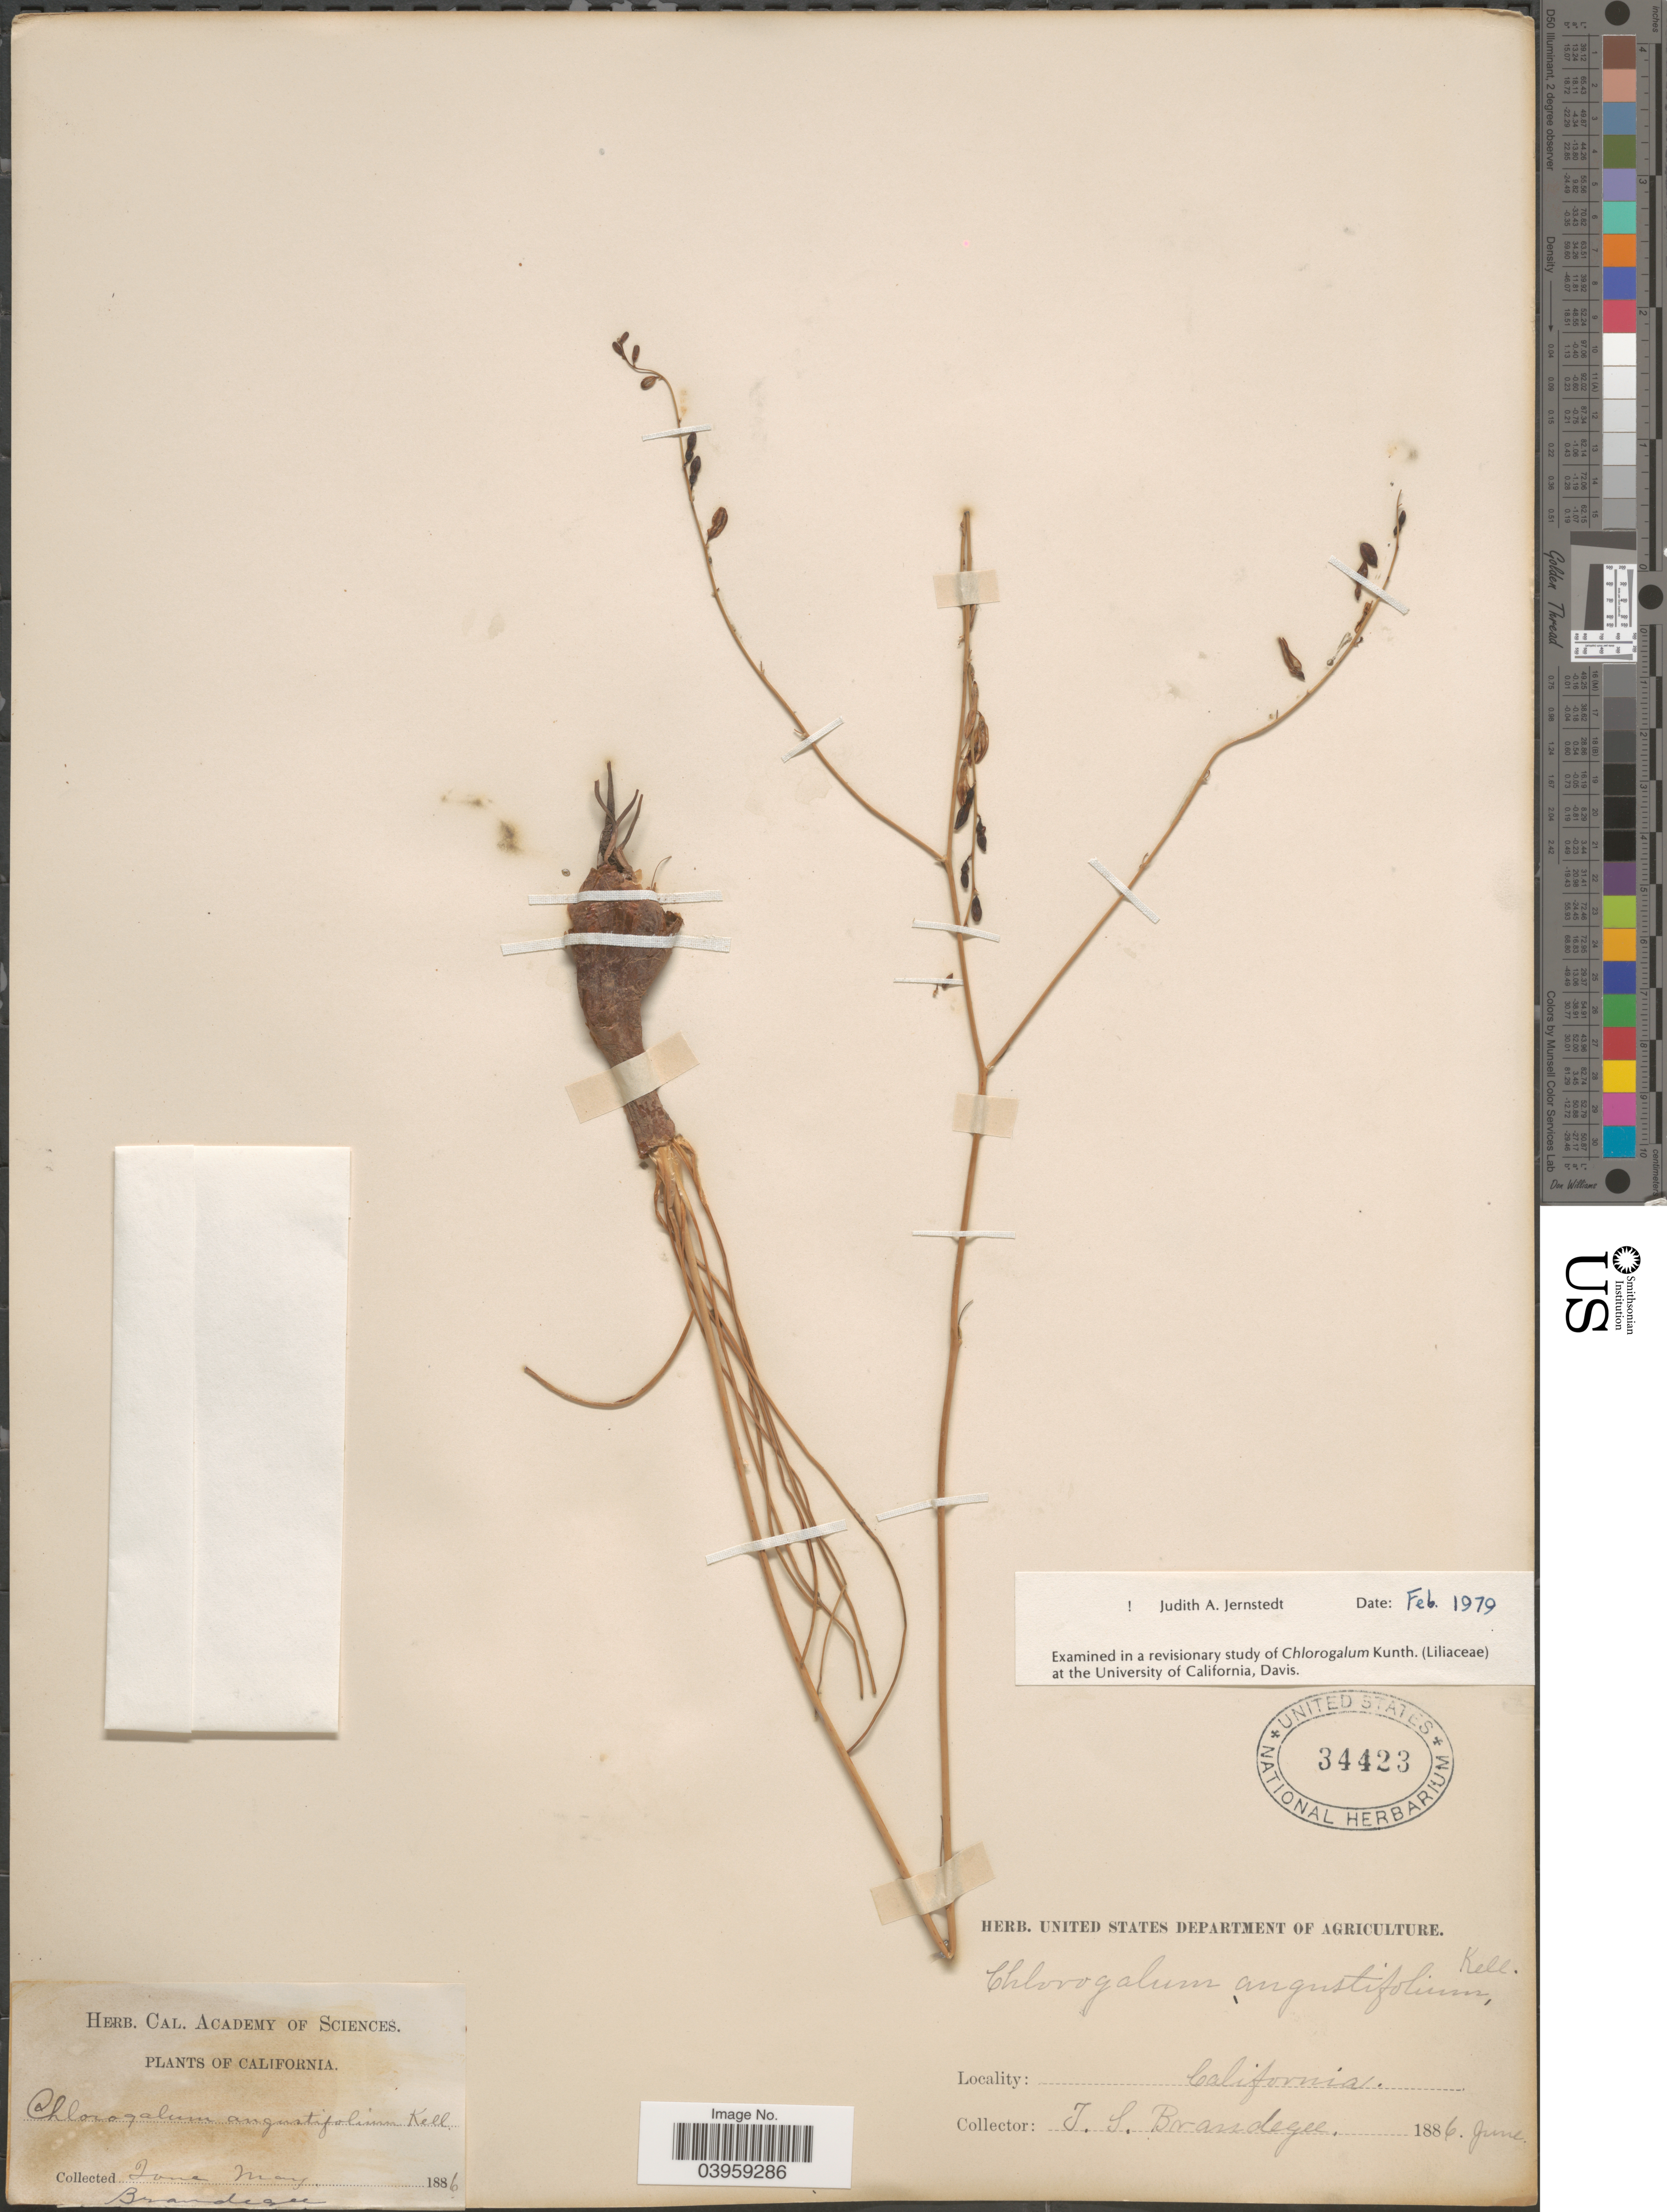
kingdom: Plantae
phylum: Tracheophyta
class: Liliopsida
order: Asparagales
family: Asparagaceae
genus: Chlorogalum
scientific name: Chlorogalum angustifolium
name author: Kellogg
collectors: T. S. Brandegee (herbarium)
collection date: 1886-06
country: United States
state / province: California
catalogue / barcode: US 34423